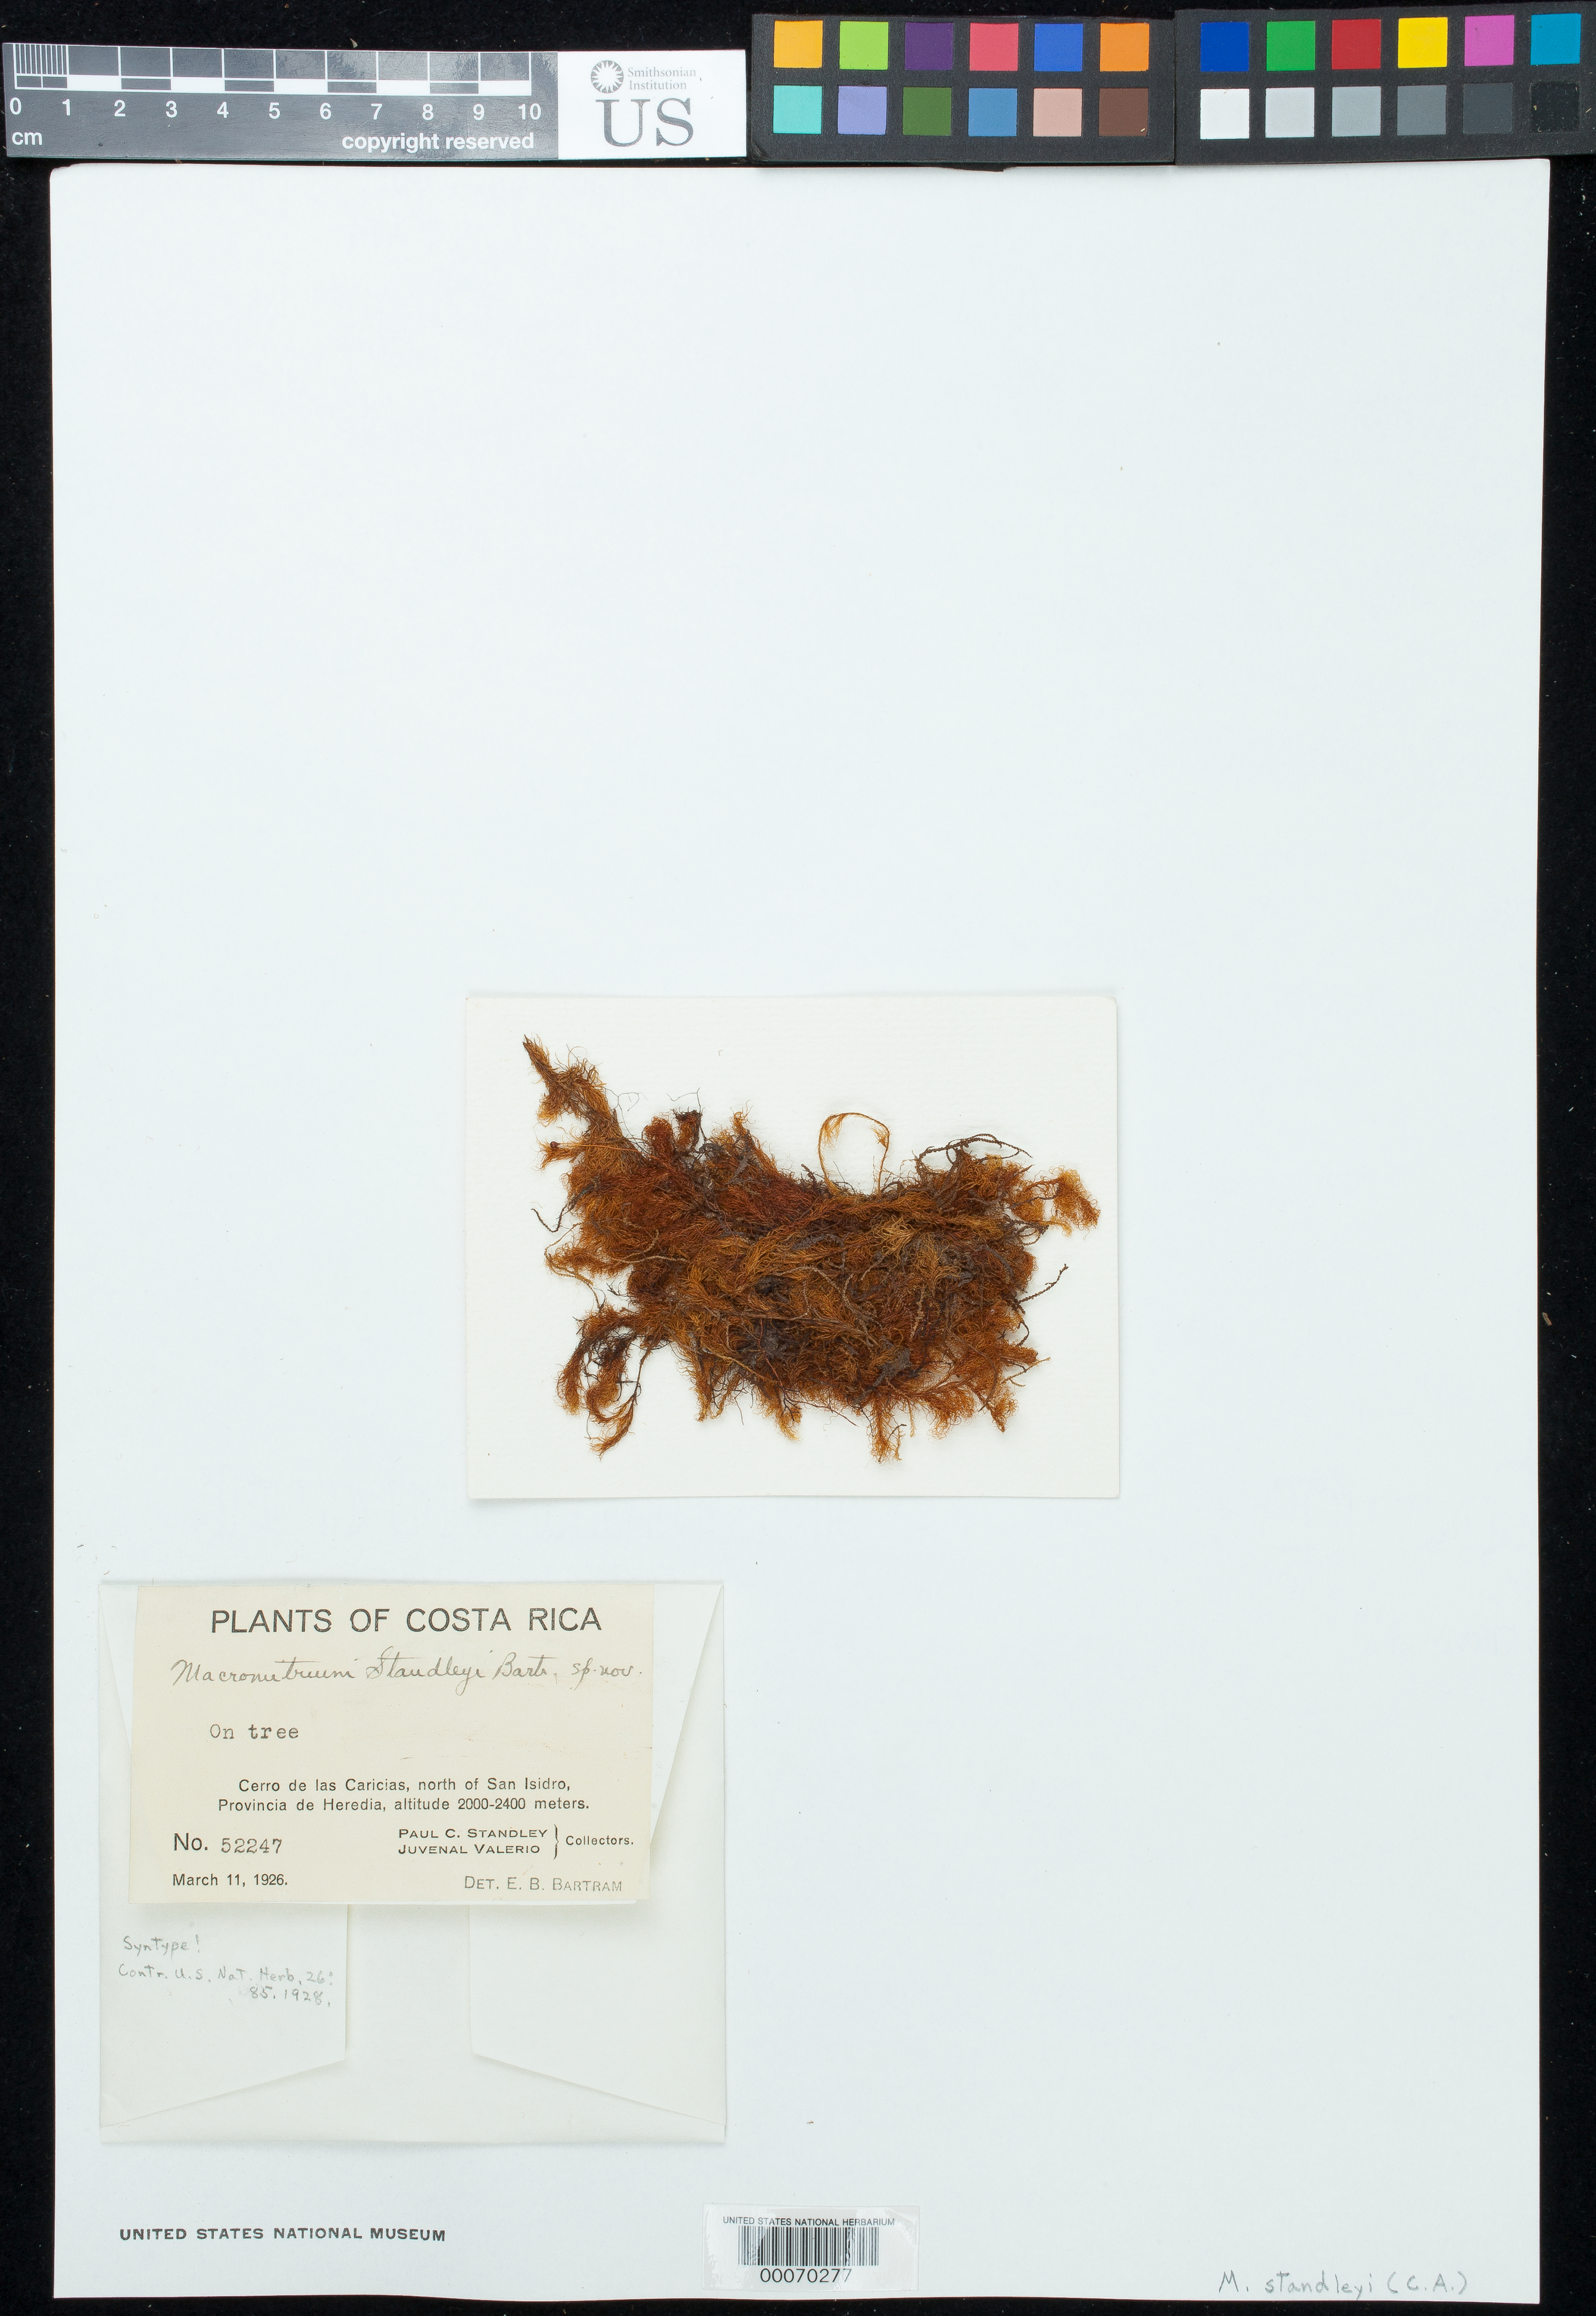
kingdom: Plantae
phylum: Bryophyta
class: Bryopsida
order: Orthotrichales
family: Orthotrichaceae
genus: Macromitrium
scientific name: Macromitrium standleyi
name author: E.B. Bartram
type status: Paratype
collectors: P. C. Standley & J. Valerio R.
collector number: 52247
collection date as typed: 11 Mar 1926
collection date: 1926-03-11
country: Costa Rica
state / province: Heredia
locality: Cerro de las Caricias, north of San Isidro.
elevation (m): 2000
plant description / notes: Specimen annotated by Shuiliang Guo (2013) as "isosyntype" but protologue clearly cites Standley & Valerio 52147 as "type" (and packet of that specimen is stamped "TYPE").